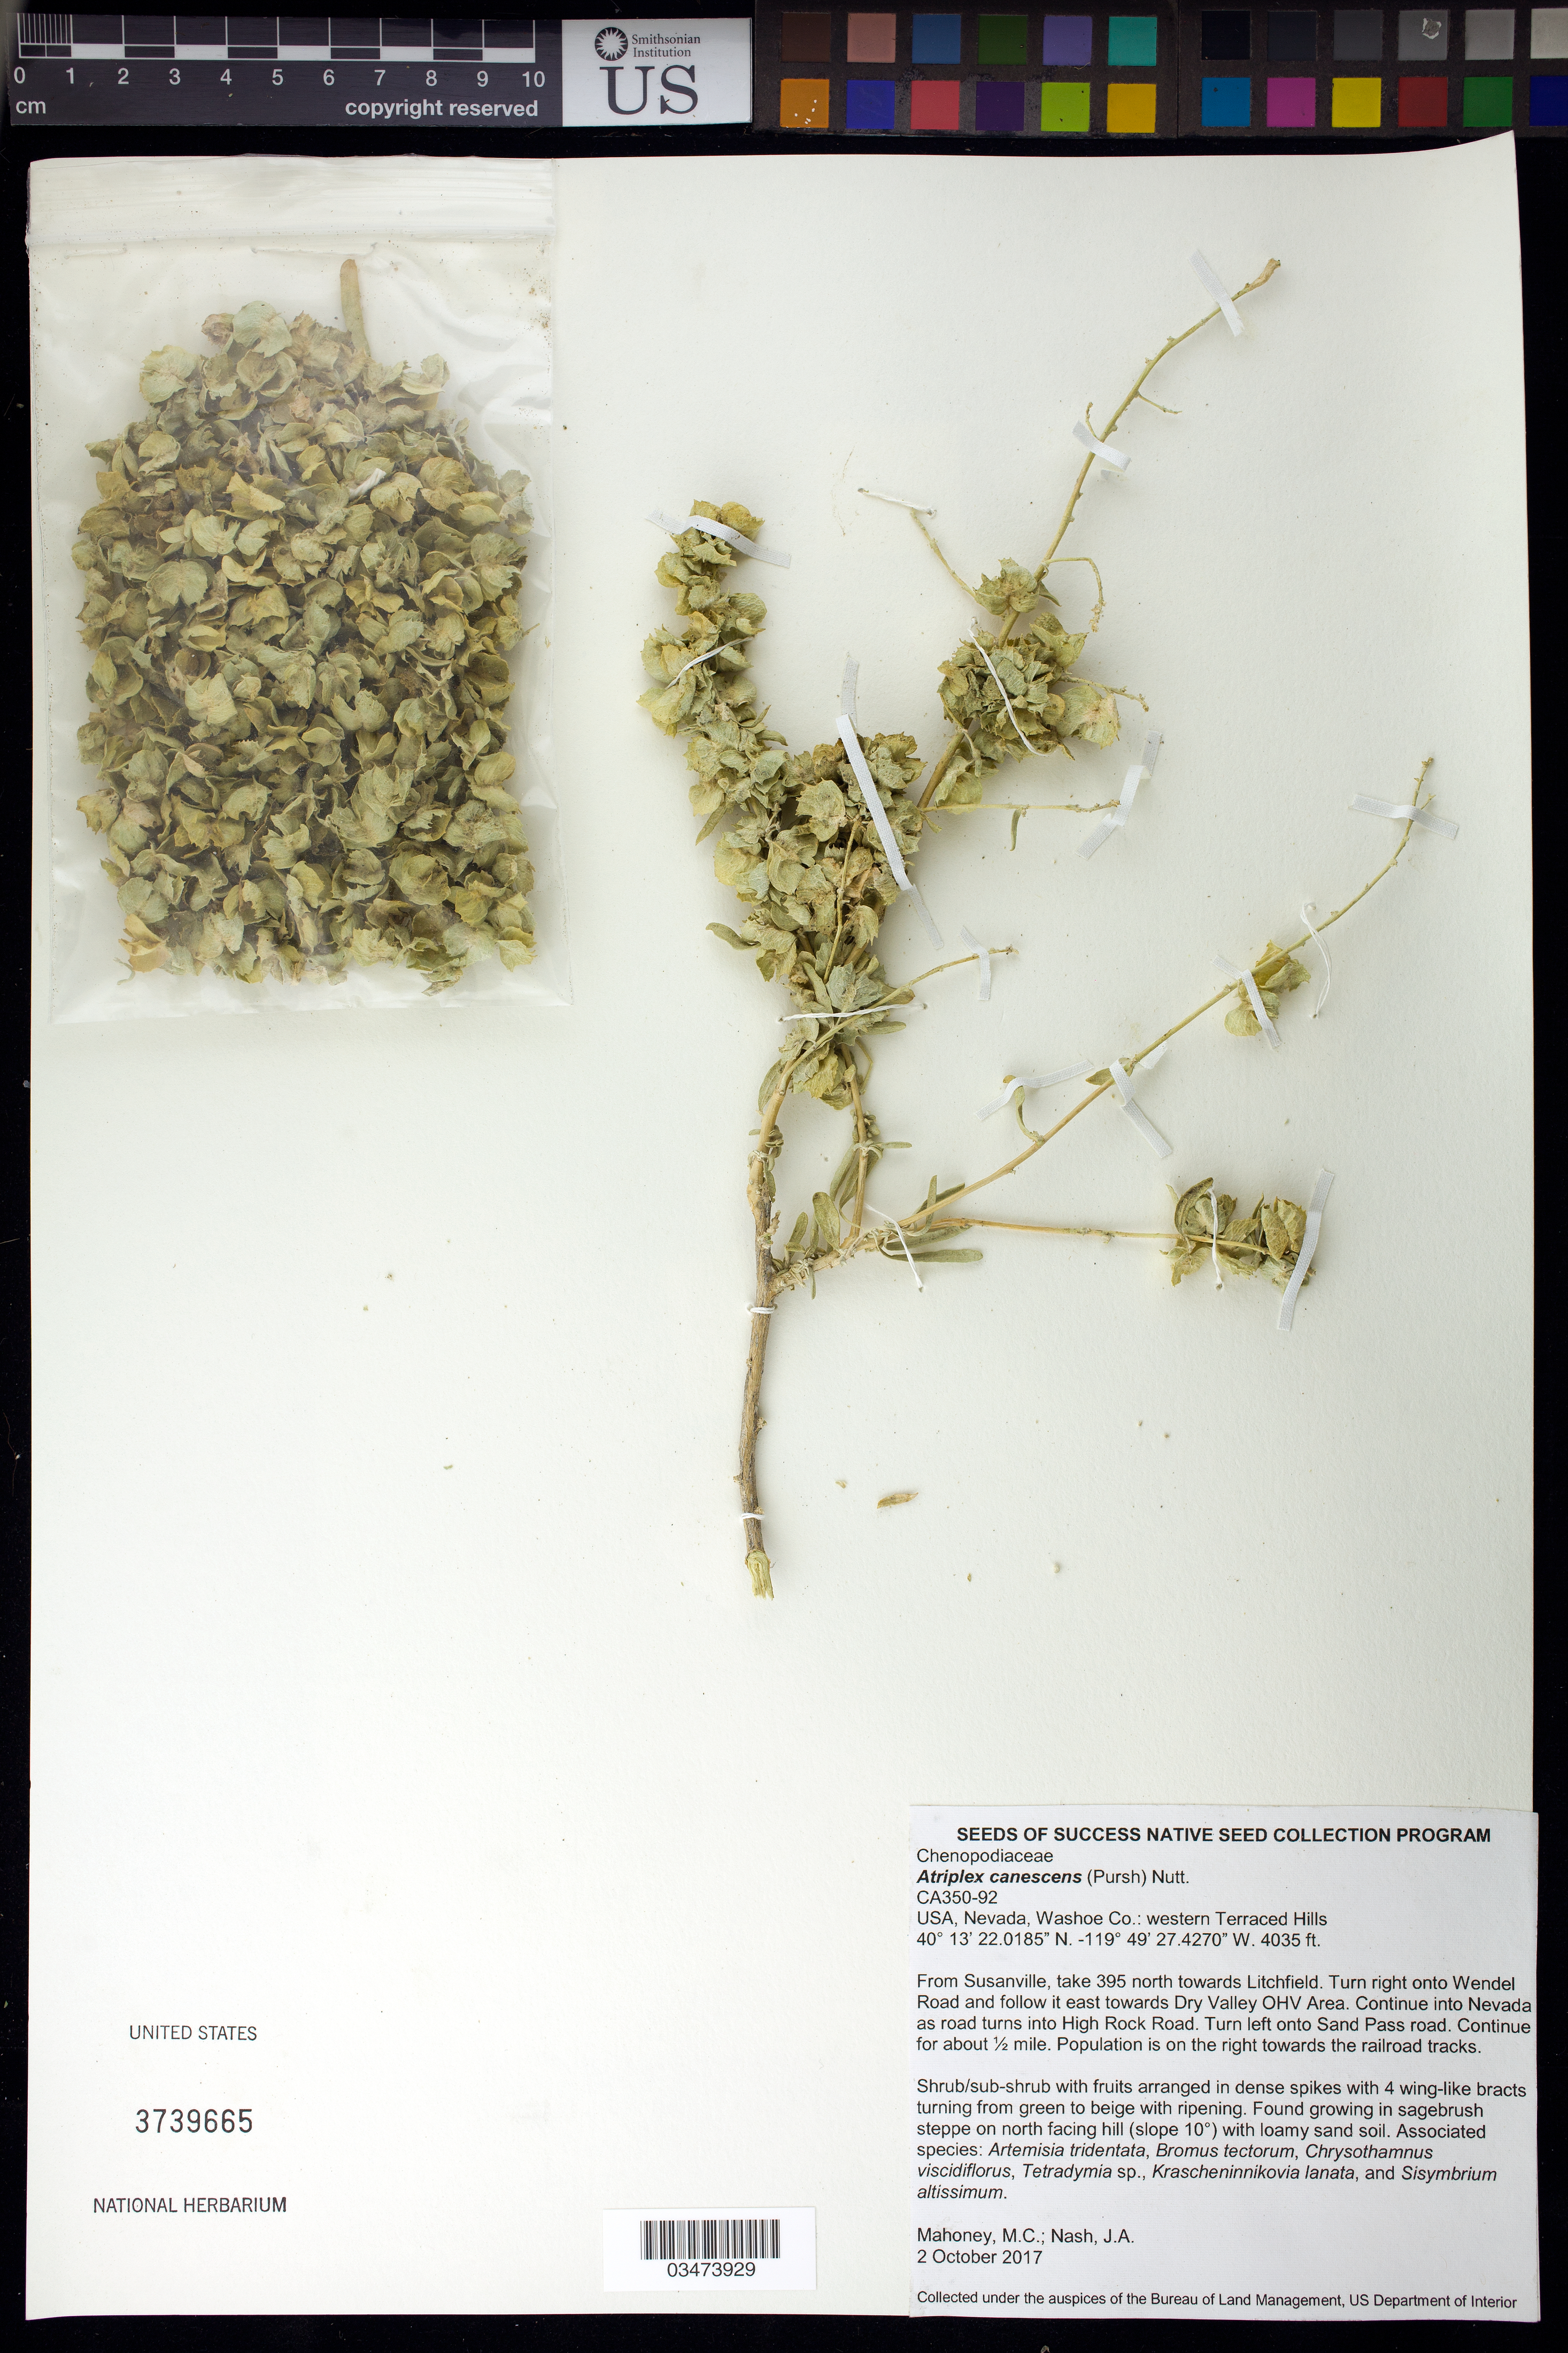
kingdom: Plantae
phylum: Tracheophyta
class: Magnoliopsida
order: Caryophyllales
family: Amaranthaceae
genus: Atriplex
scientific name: Atriplex canescens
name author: (Pursh) Nutt.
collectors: M. Mahoney & J. Nash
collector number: CA350-92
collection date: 2017-10-02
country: United States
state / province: Nevada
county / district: Washoe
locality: Terraced Hills, Western edge of Terraced Hills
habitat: Sagebrush steppe on hillside adjacent to salty valley dominated by K. lanata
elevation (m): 1230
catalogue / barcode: US 3739665